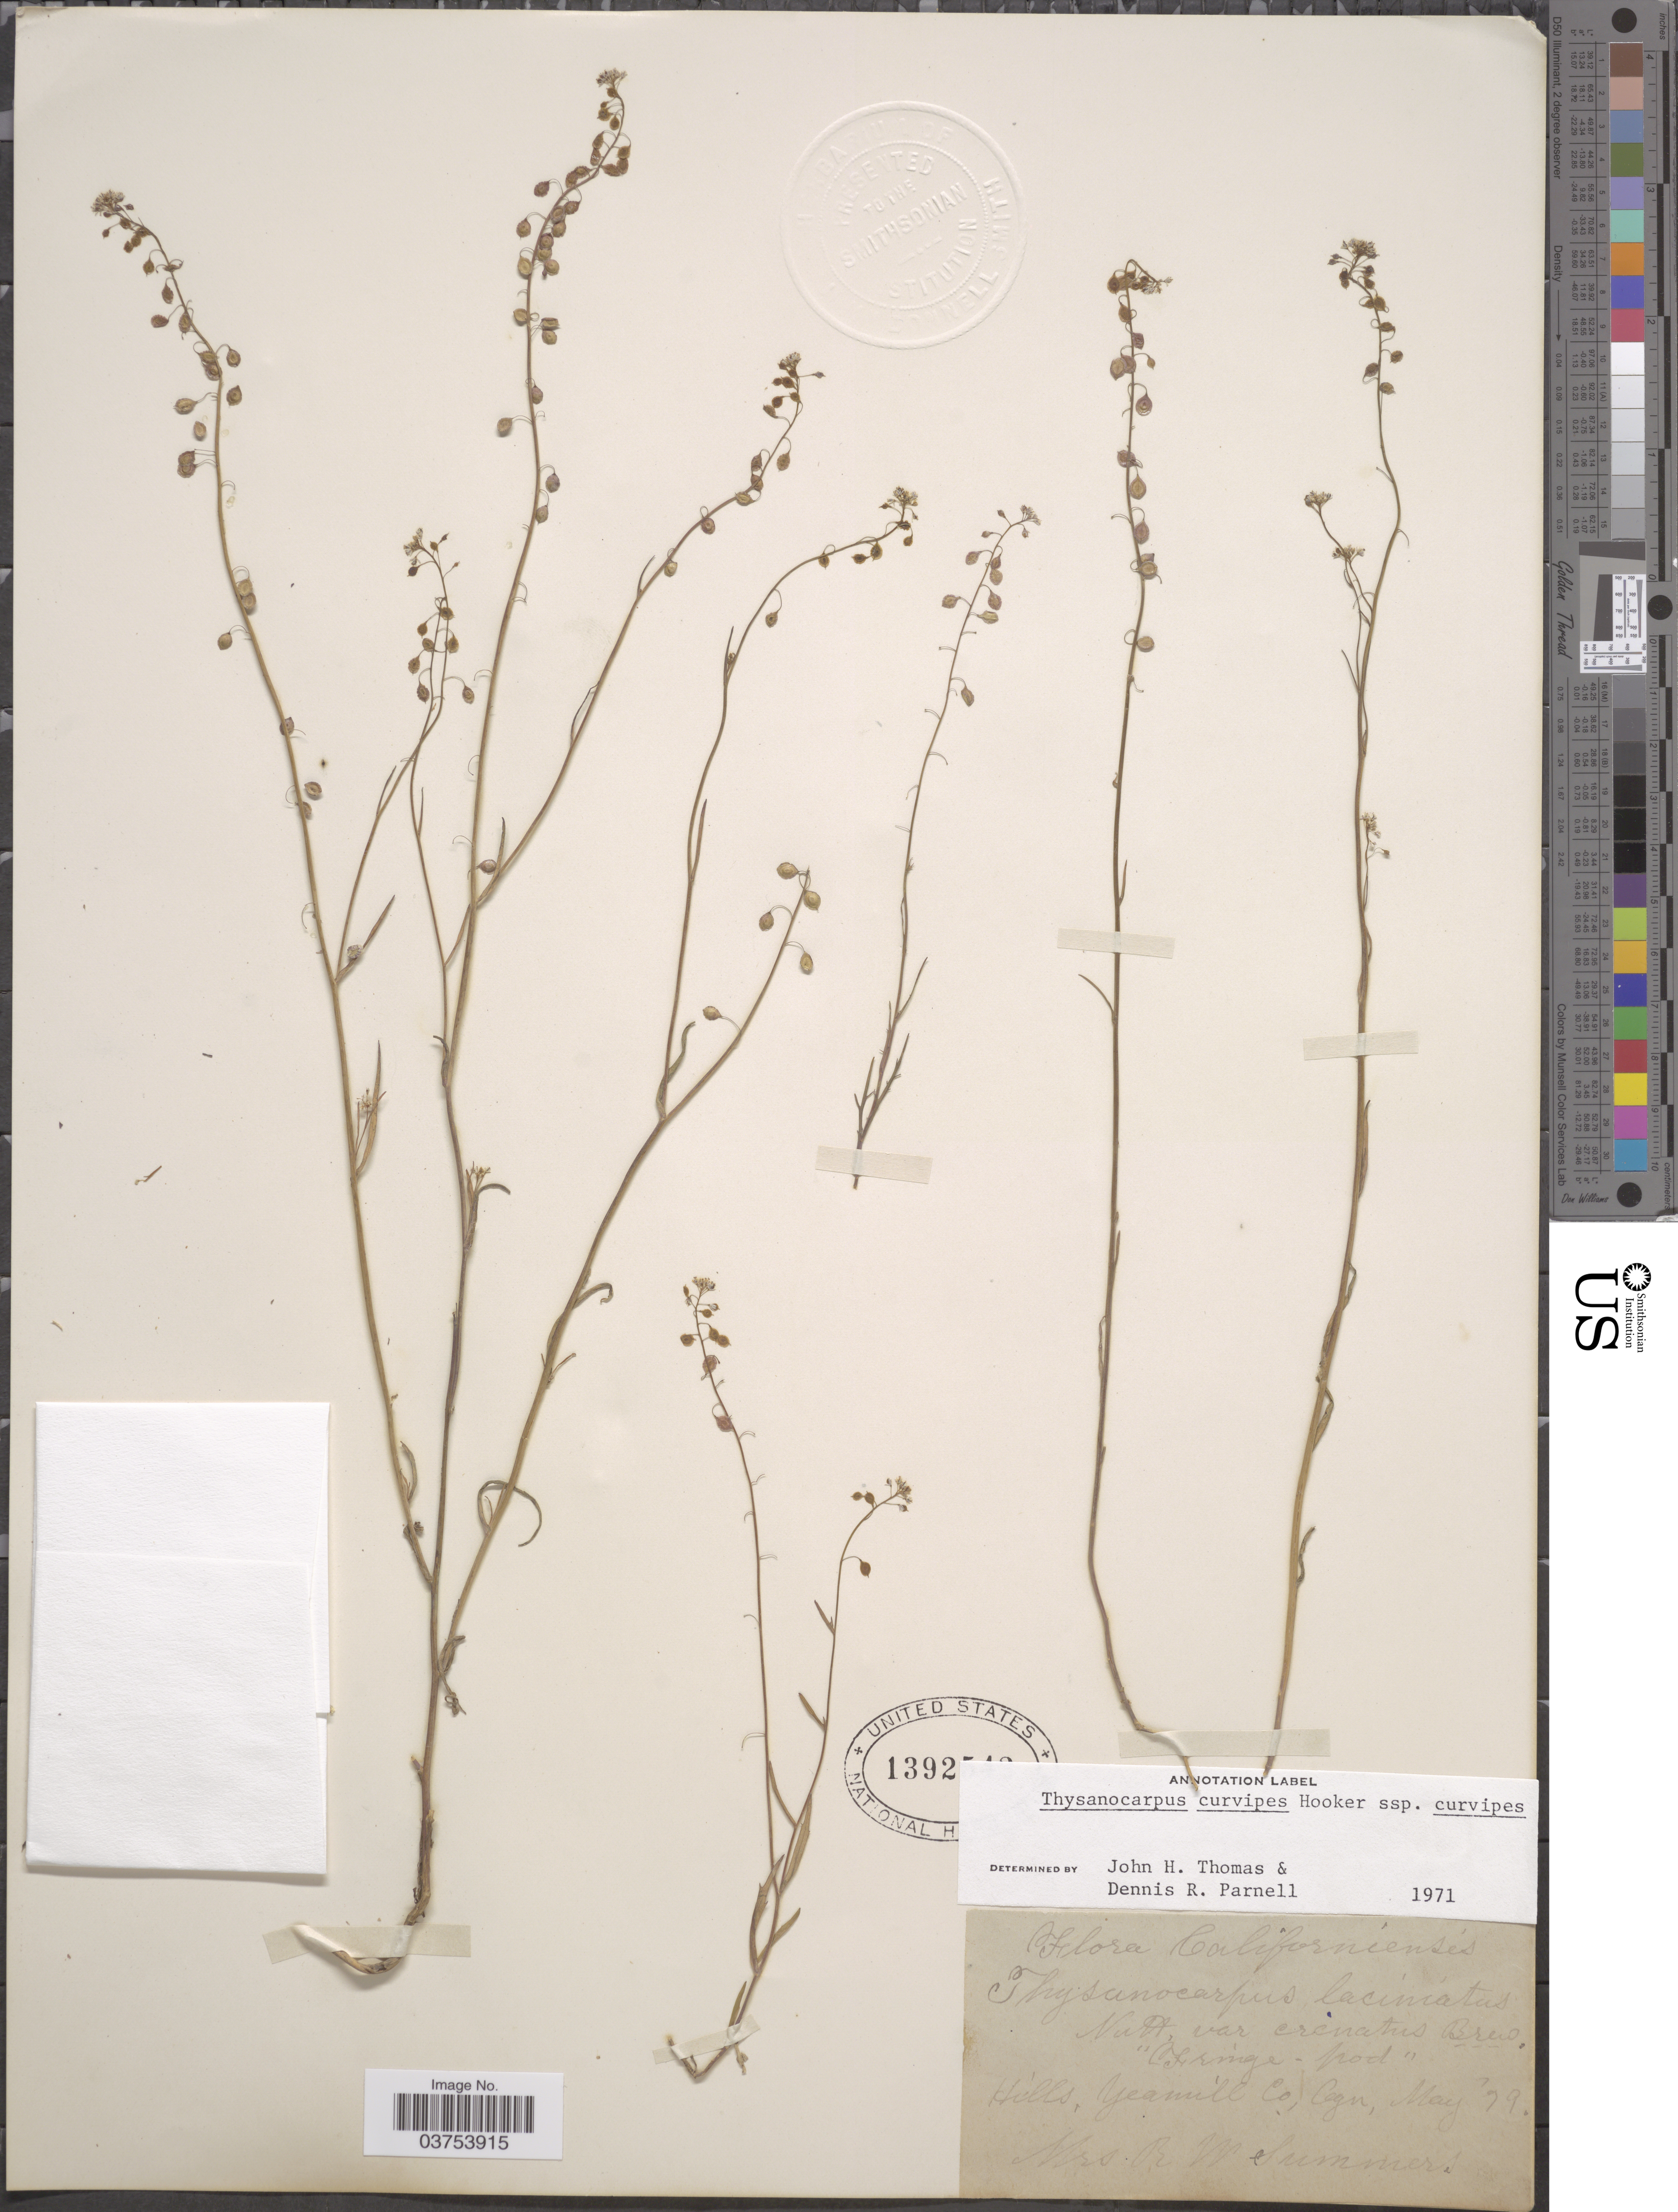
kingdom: Plantae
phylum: Tracheophyta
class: Magnoliopsida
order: Brassicales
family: Brassicaceae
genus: Thysanocarpus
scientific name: Thysanocarpus curvipes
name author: Hook.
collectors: R. Summers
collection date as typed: Transcribed d/m/y: /5/79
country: United States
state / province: Oregon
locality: Yeamill Co.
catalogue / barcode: US 1392542